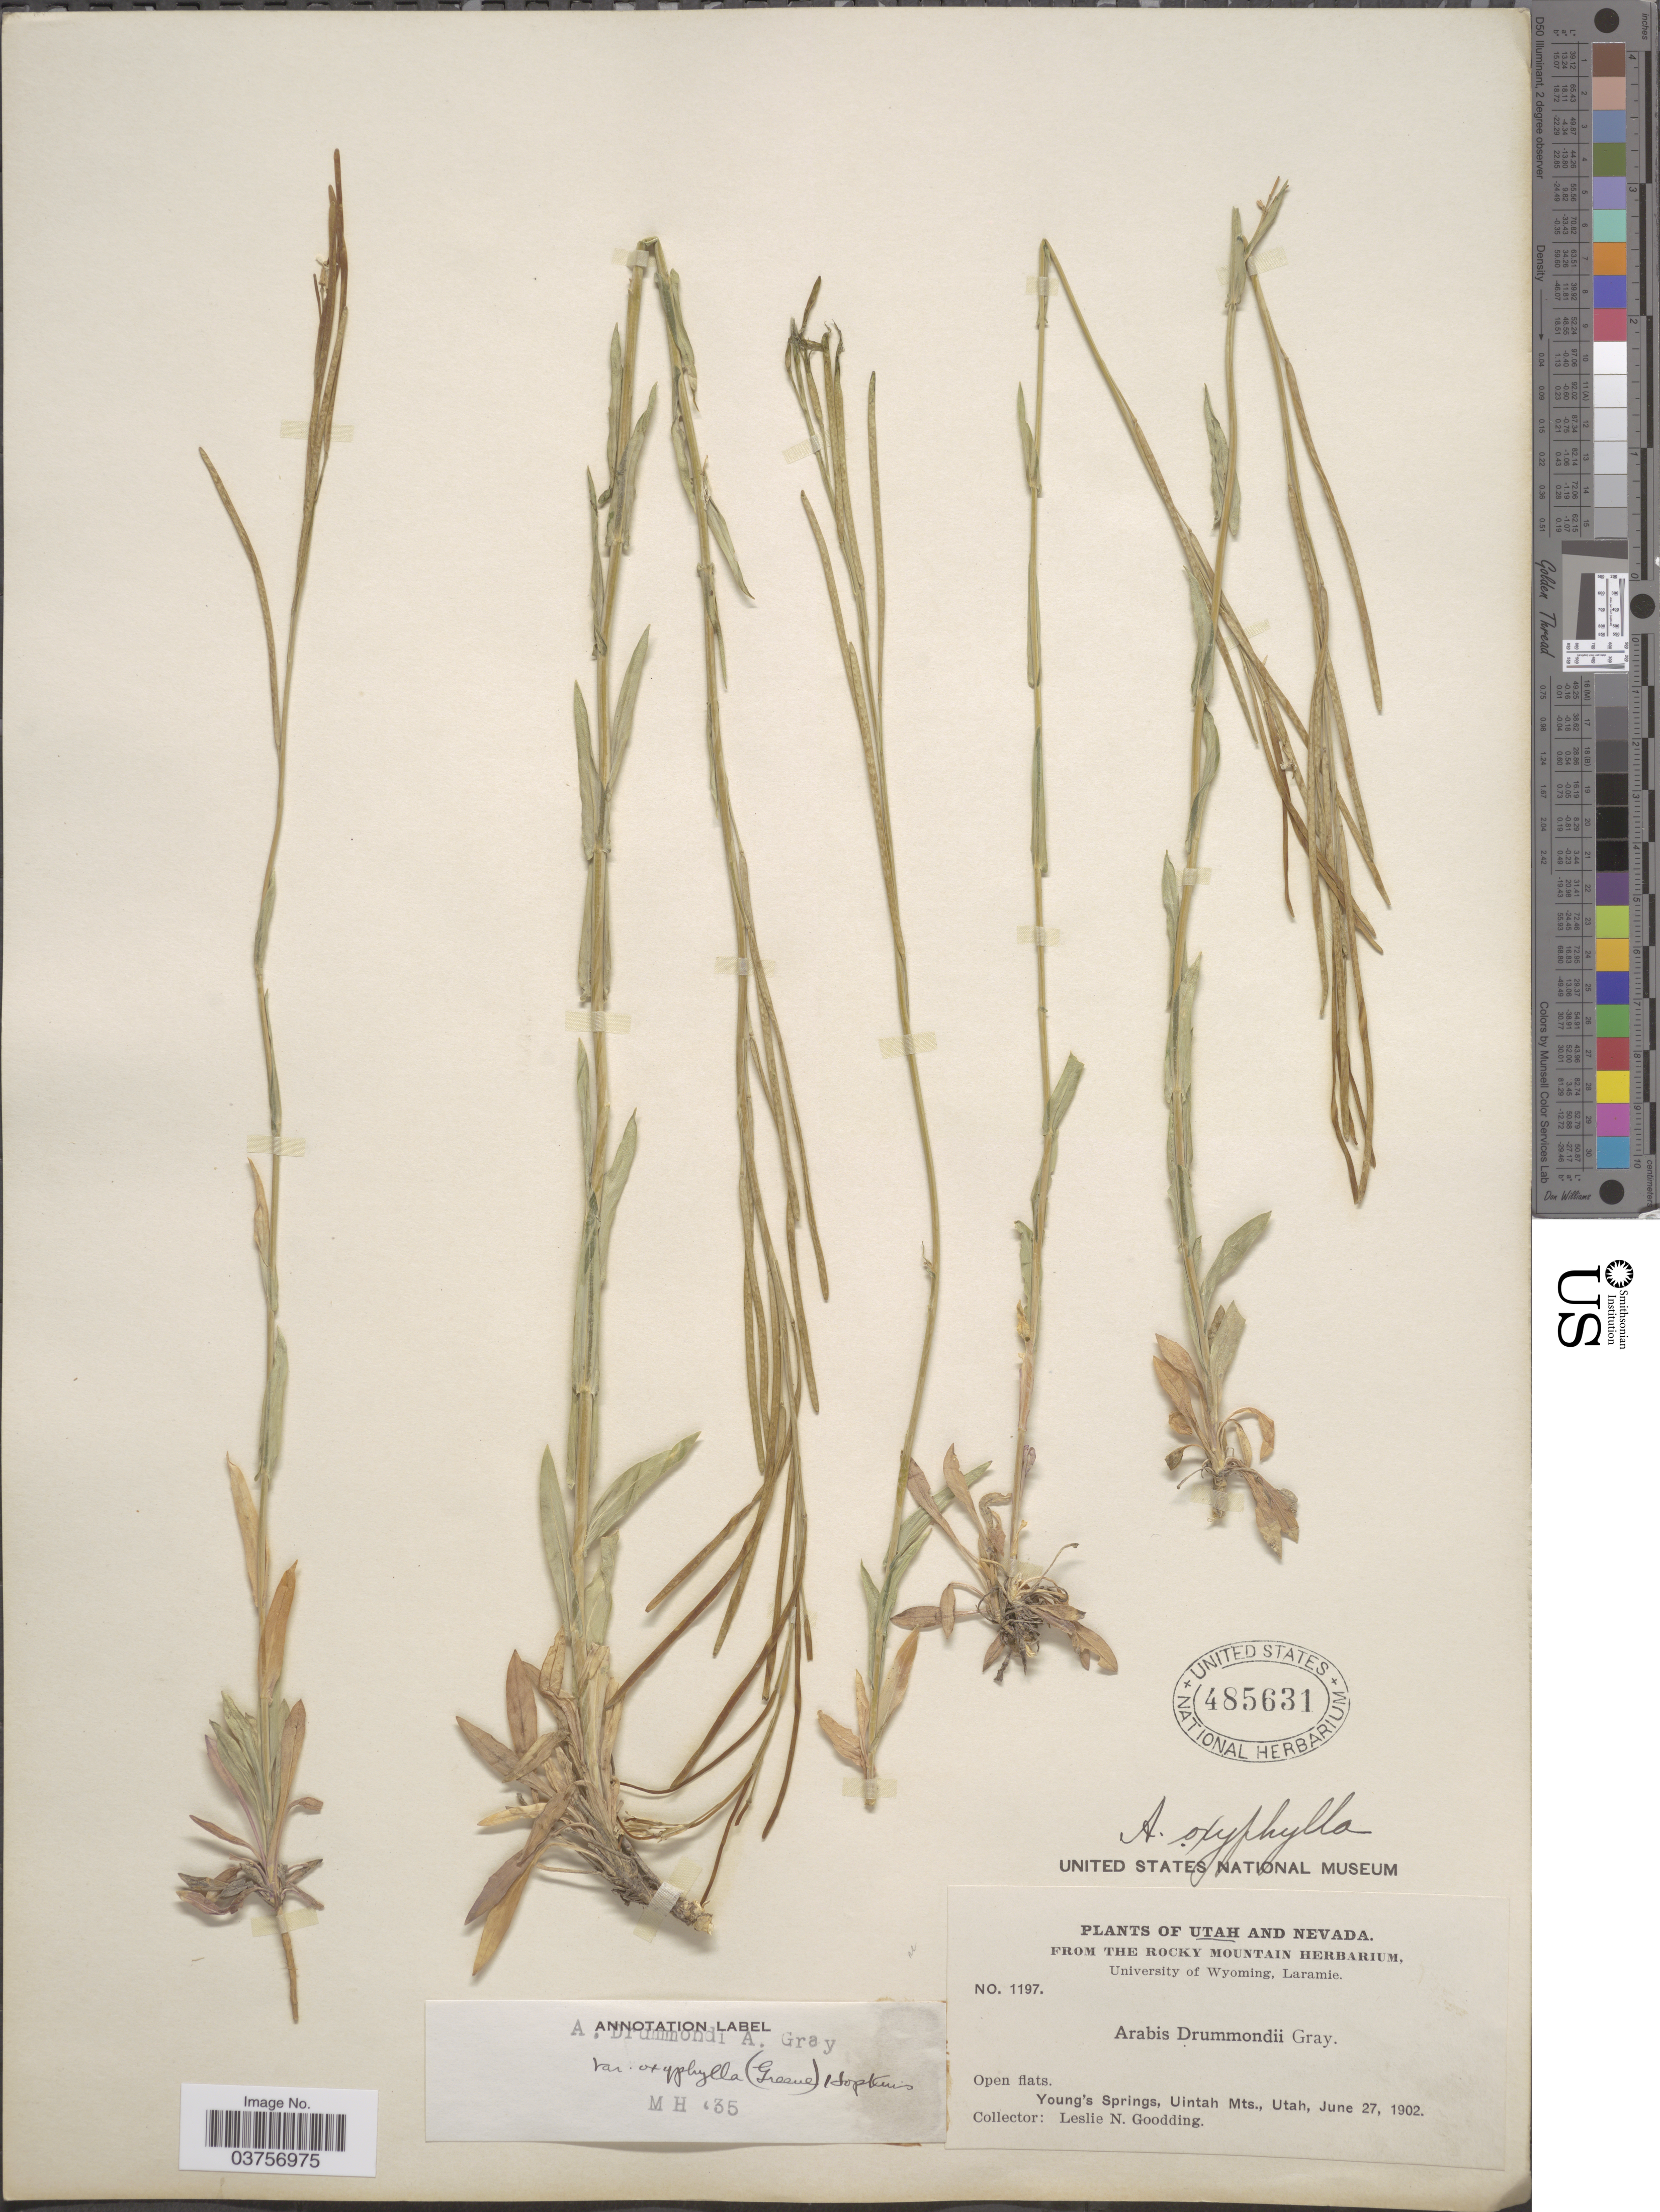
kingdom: Plantae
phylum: Tracheophyta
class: Magnoliopsida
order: Brassicales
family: Brassicaceae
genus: Arabis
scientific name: Arabis drummondii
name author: A. Gray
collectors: L. N. Goodding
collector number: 1197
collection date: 1902-06-27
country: United States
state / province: Utah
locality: Young's Springs, Uintah Mts.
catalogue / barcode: US 485631